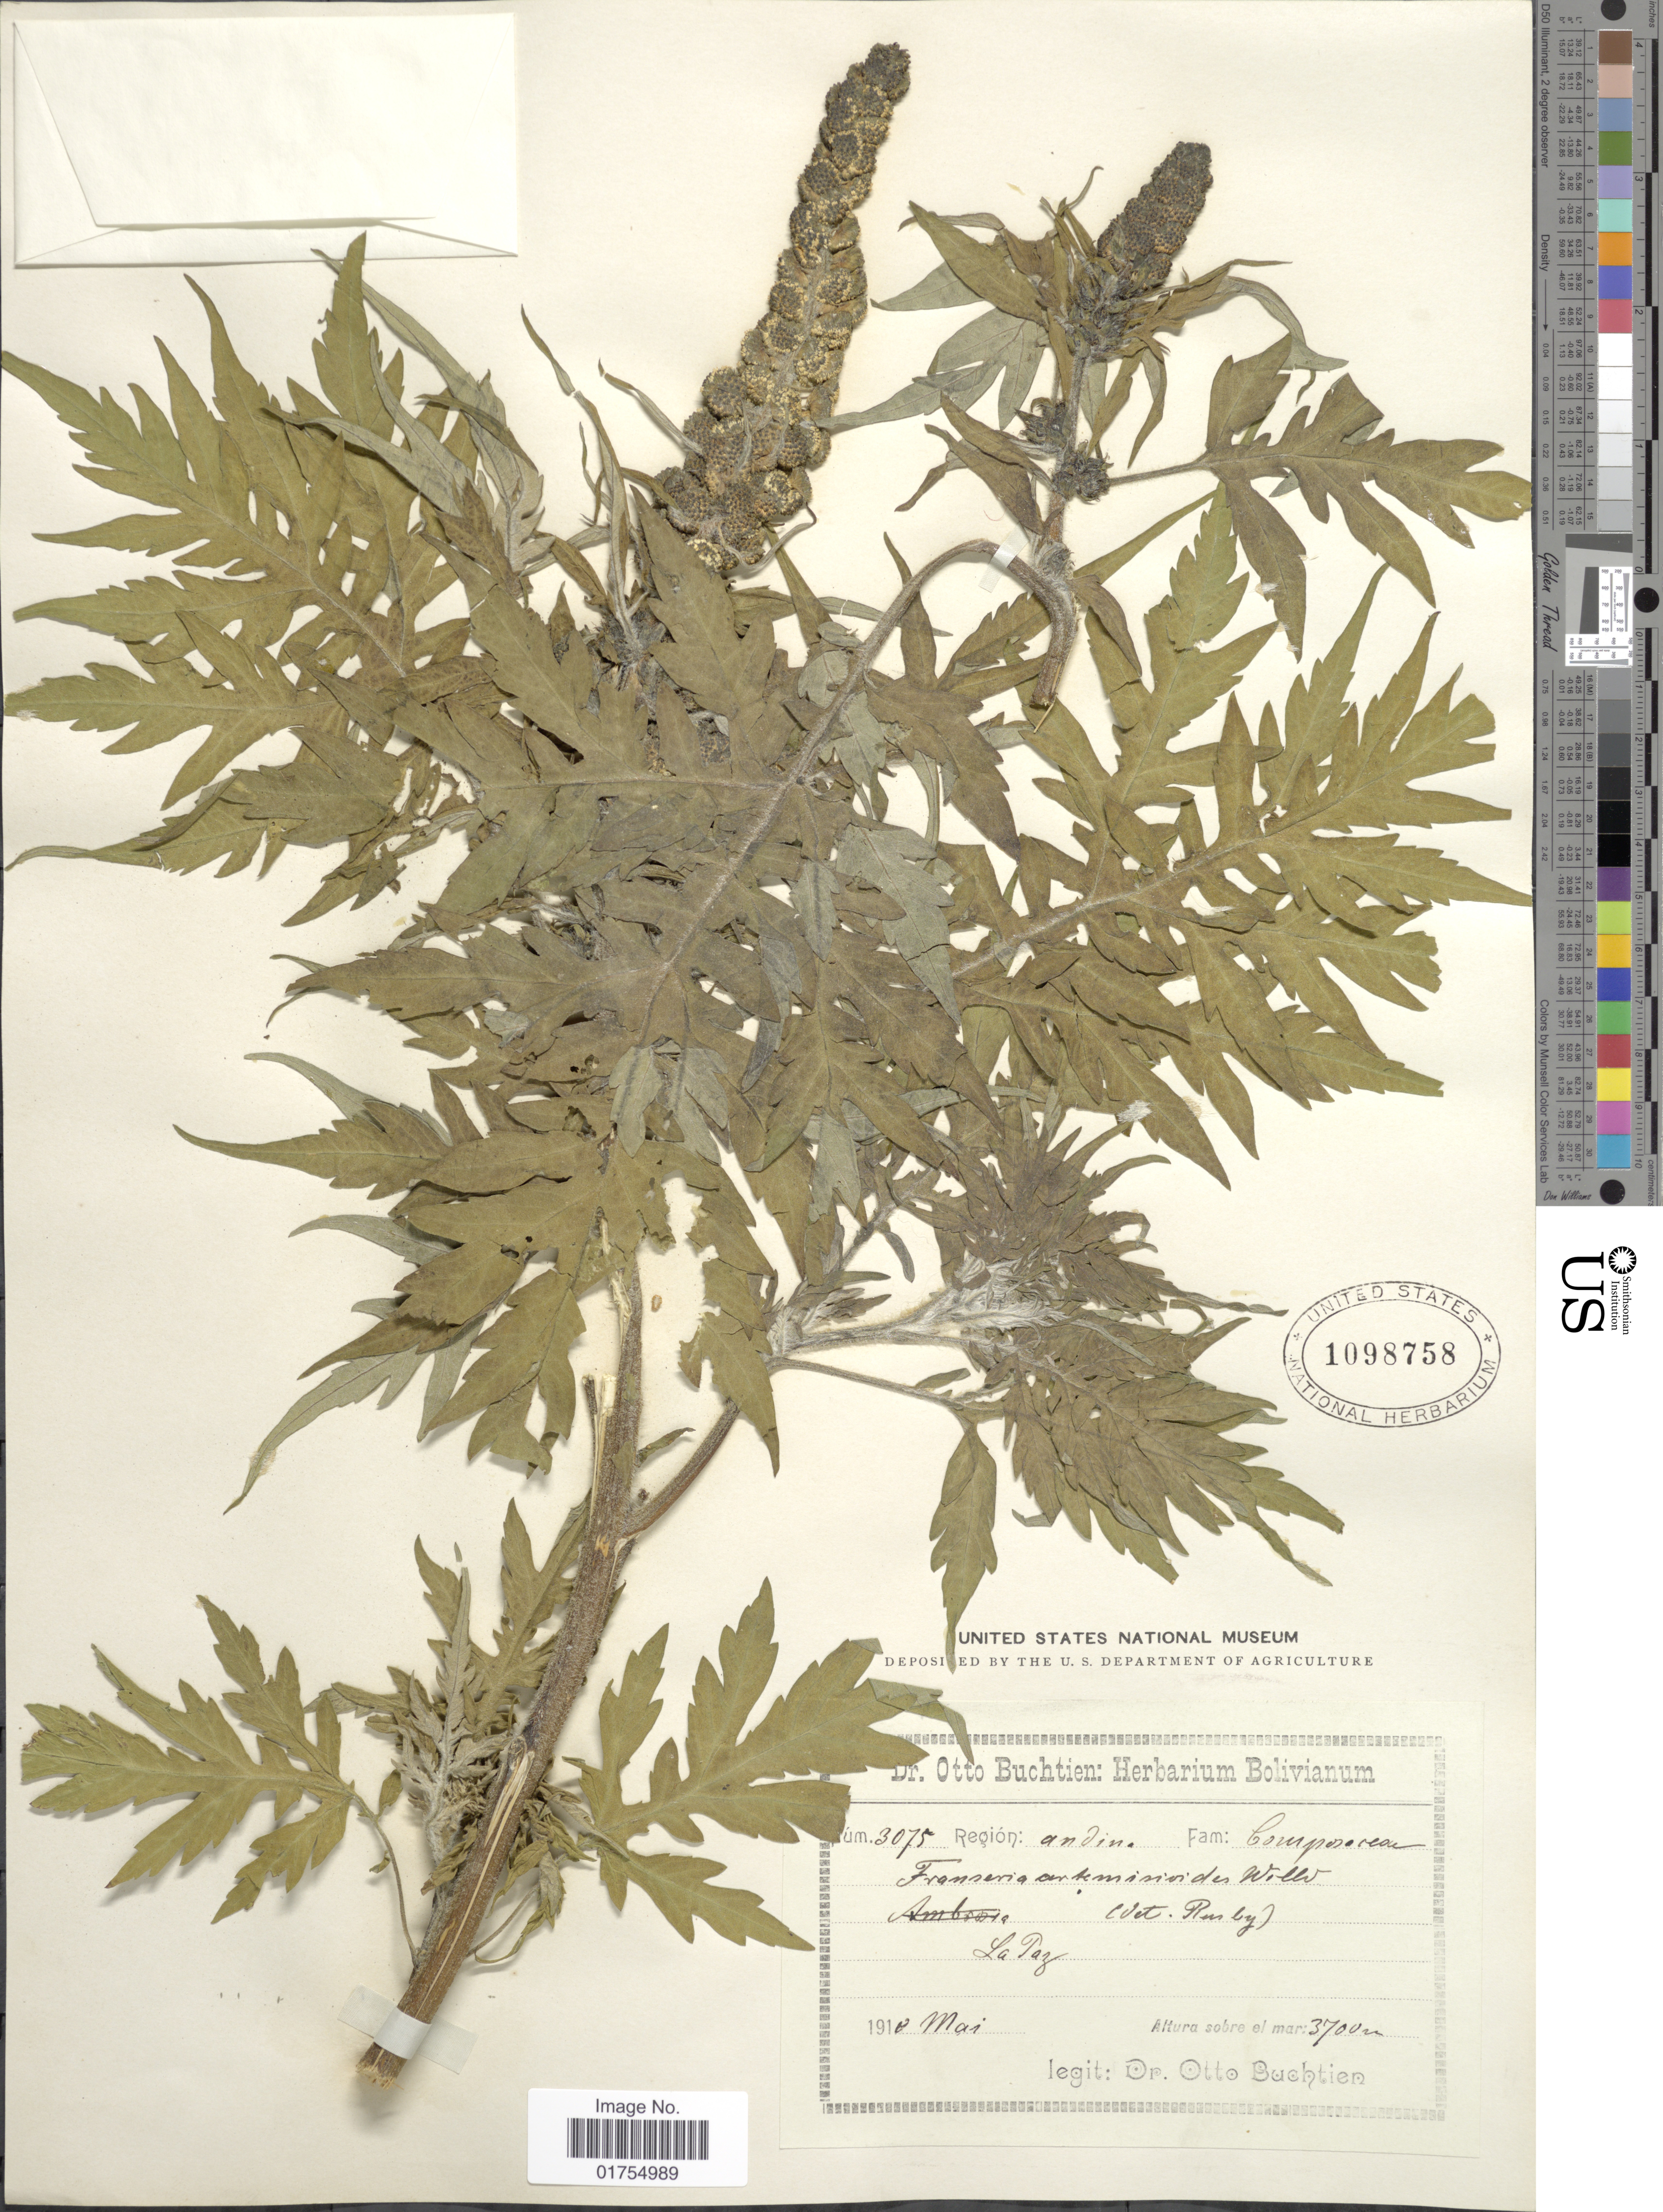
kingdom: Plantae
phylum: Tracheophyta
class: Magnoliopsida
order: Asterales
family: Asteraceae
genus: Franseria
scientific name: Franseria artemisioides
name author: Willd.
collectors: O. Buchtien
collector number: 3075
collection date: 1910-05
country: Bolivia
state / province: La Paz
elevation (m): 3700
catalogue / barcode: US 1098758